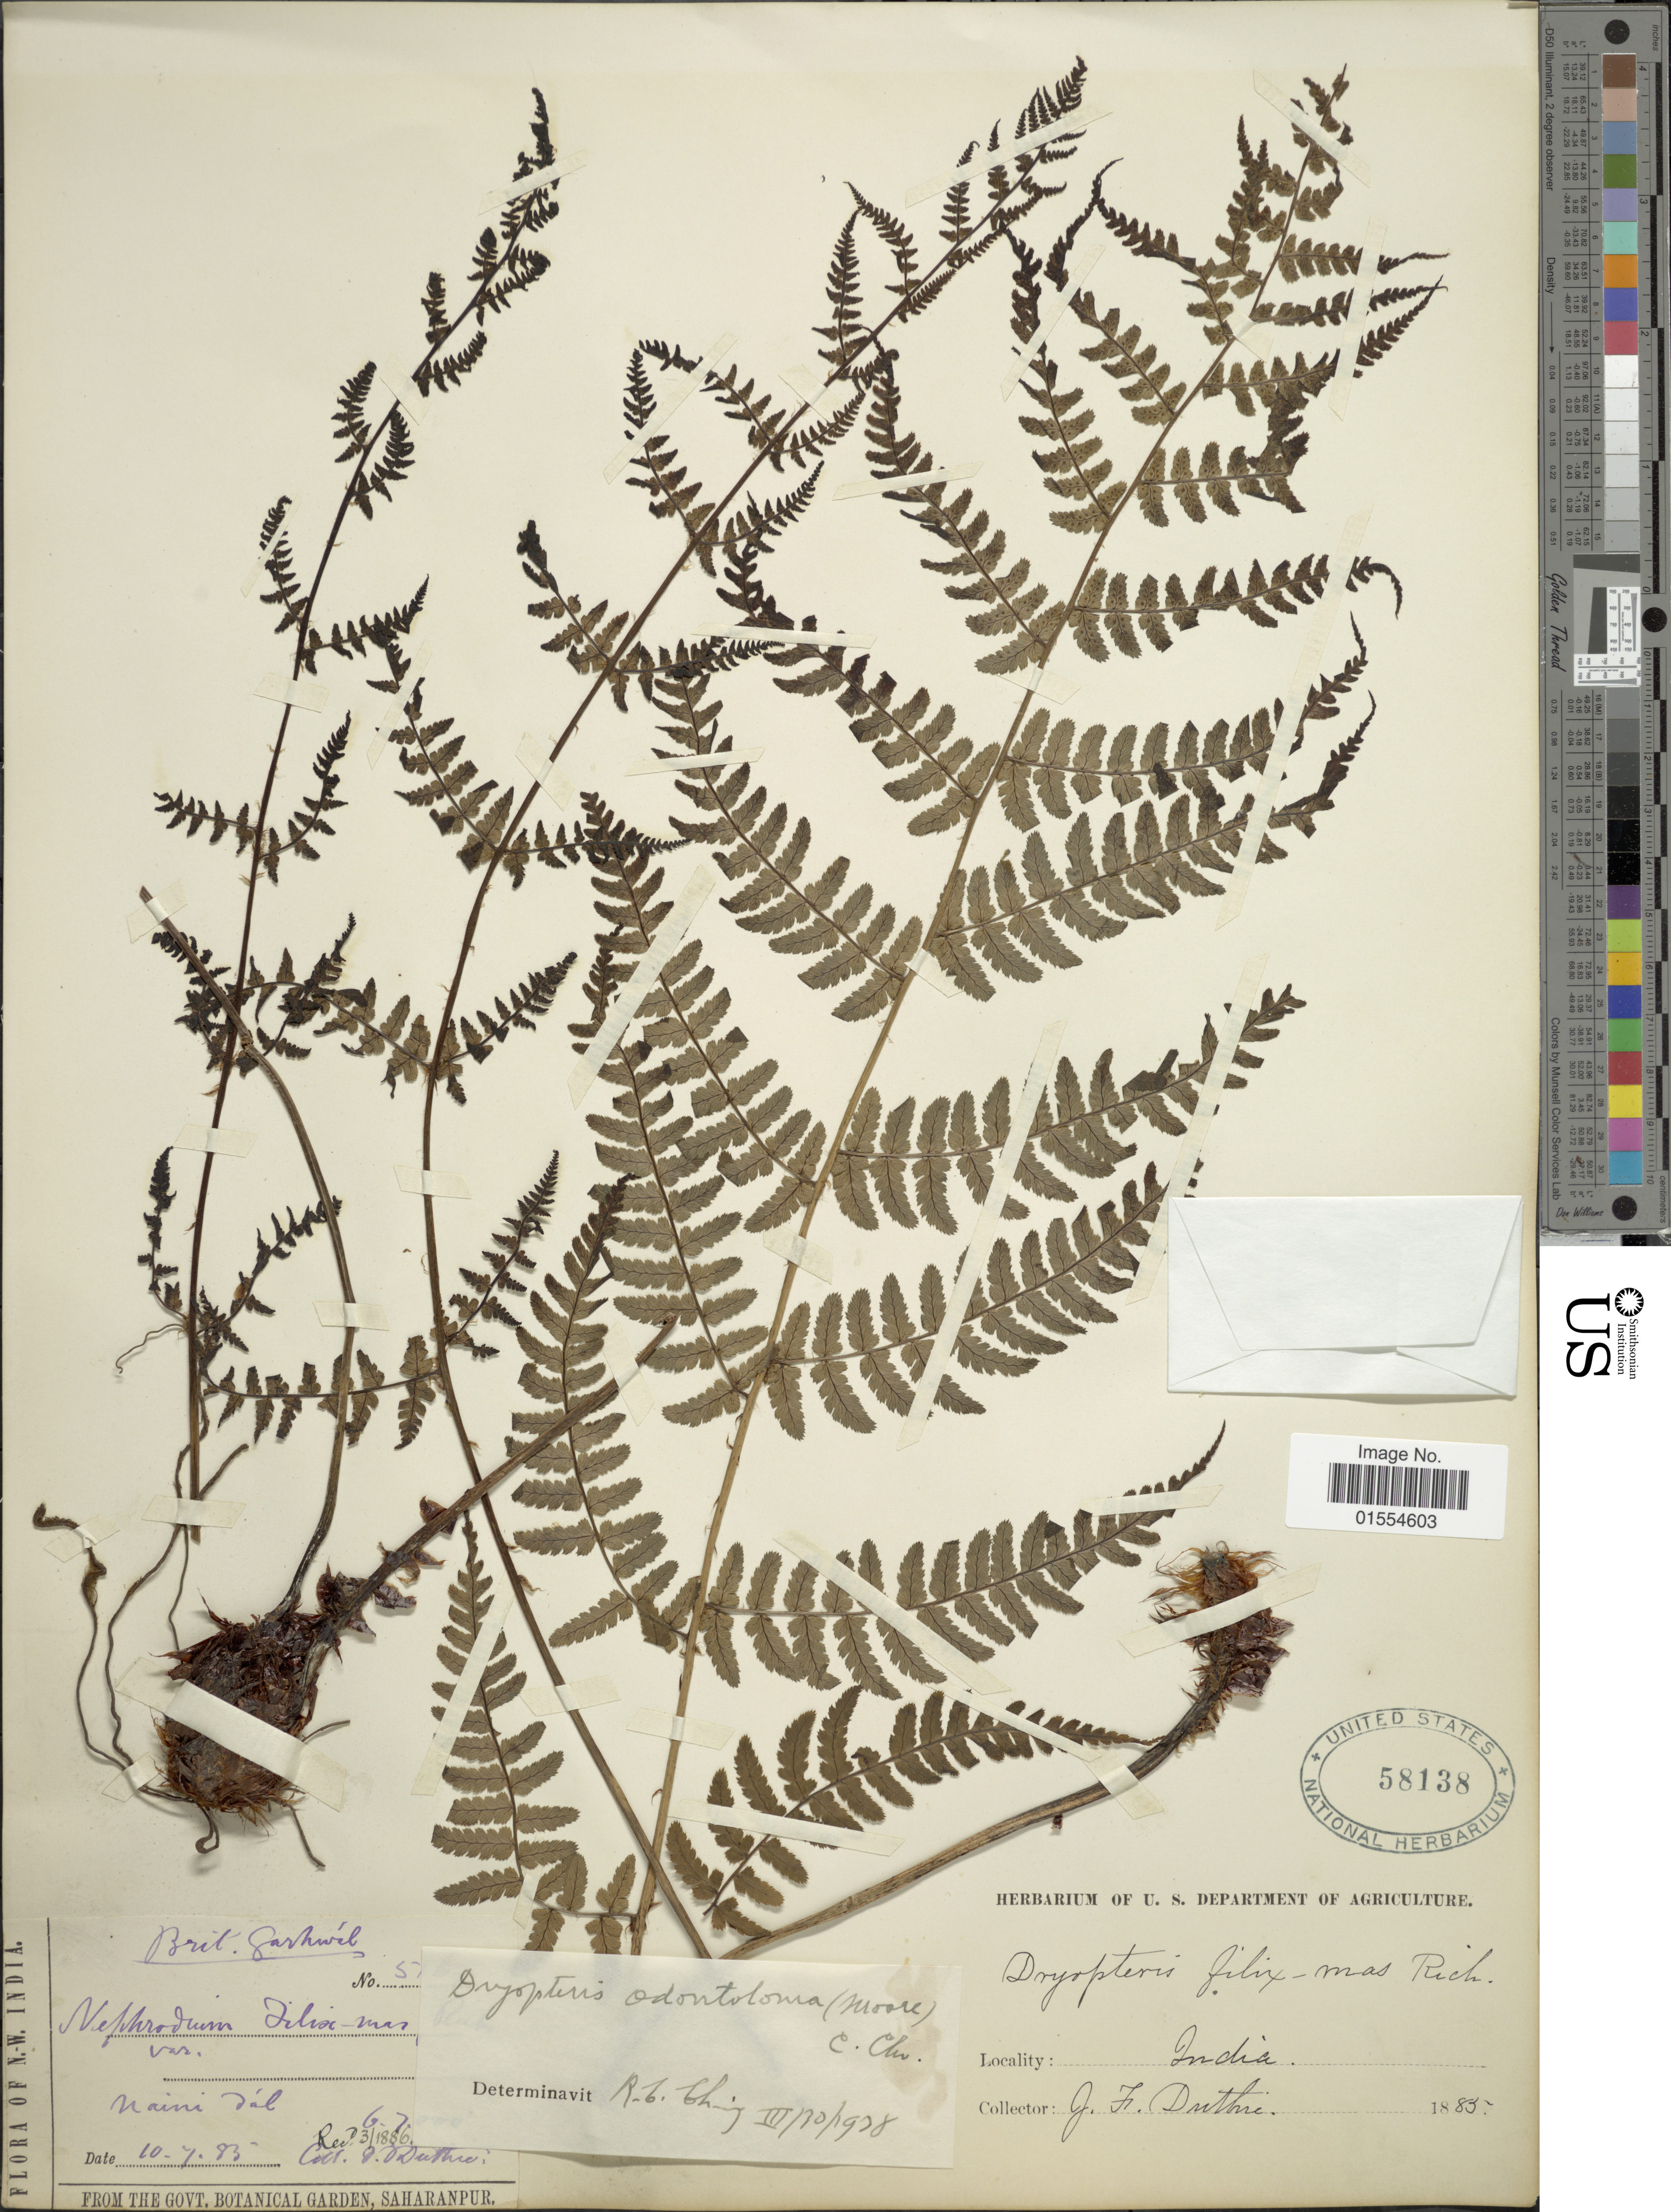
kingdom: Plantae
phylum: Tracheophyta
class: Polypodiopsida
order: Polypodiales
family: Dryopteridaceae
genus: Dryopteris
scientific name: Dryopteris odontoloma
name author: (Bedd.) C. Chr.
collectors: J. F. Duthie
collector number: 57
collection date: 1885-08-10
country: India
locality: India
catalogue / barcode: US 58138